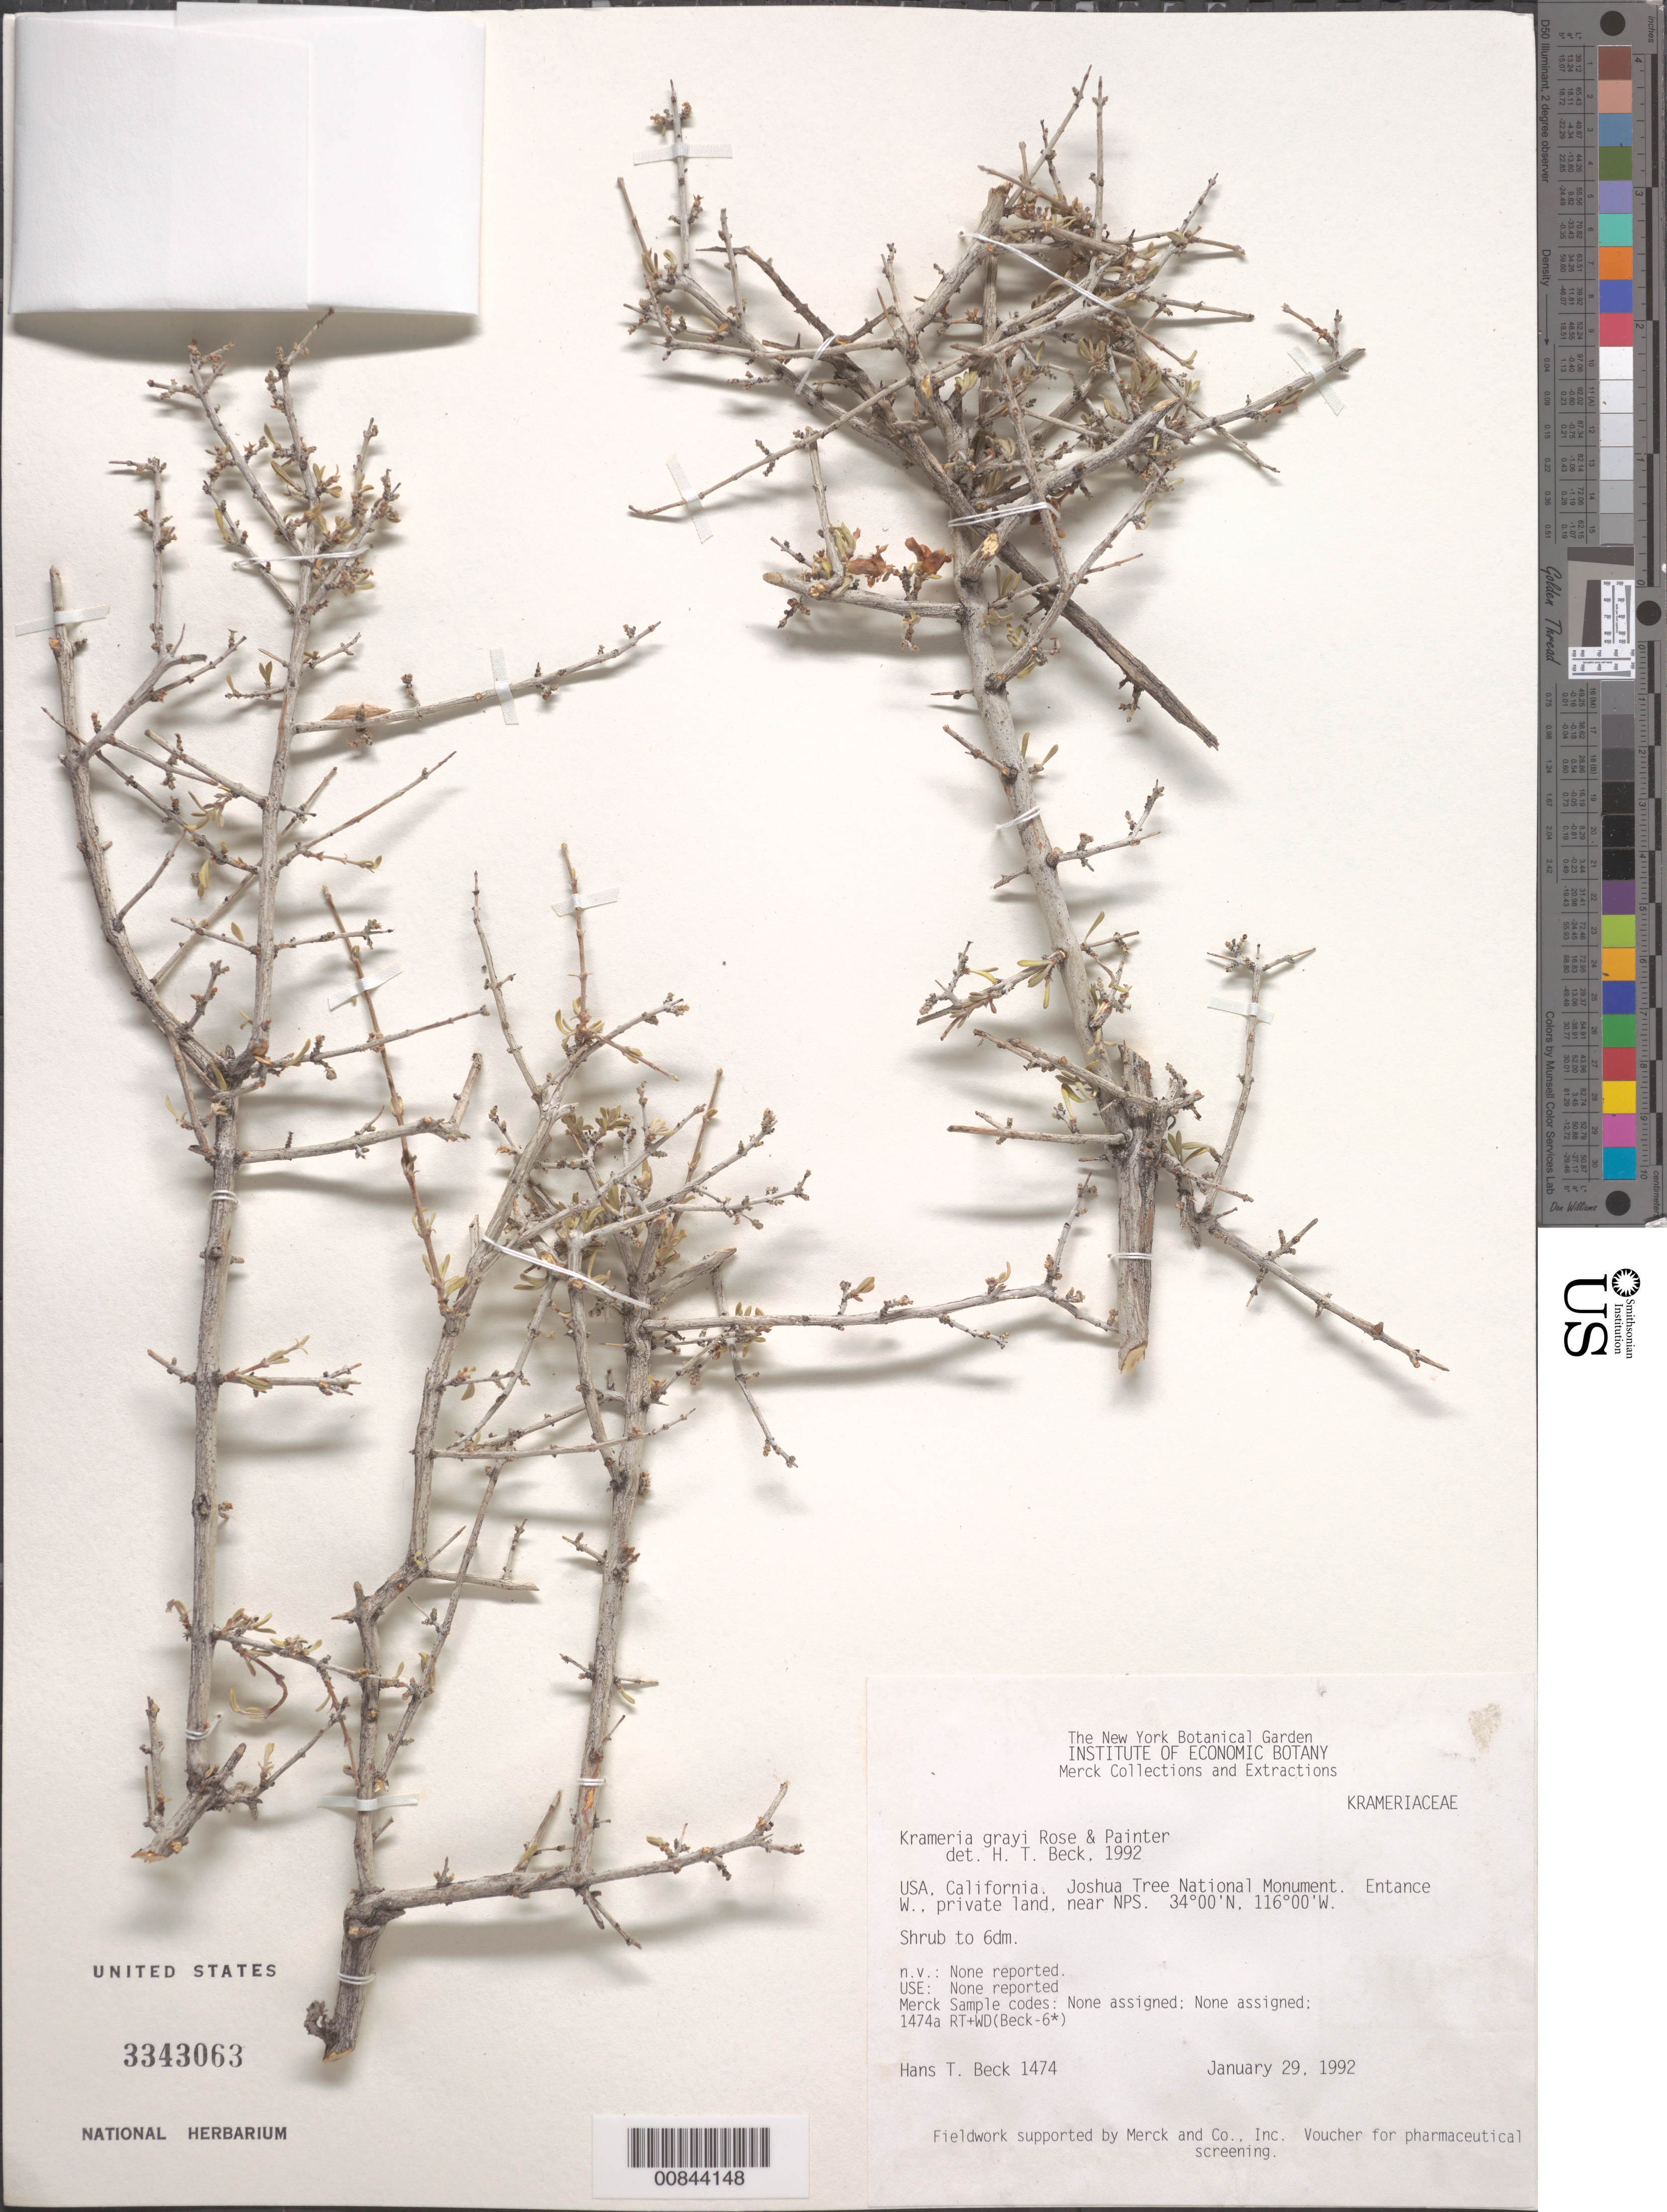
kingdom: Plantae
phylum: Tracheophyta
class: Magnoliopsida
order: Zygophyllales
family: Krameriaceae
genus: Krameria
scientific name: Krameria grayi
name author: Rose & J.H. Painter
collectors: H. T. Beck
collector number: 1474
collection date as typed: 29 Jan 1992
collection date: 1992-01-29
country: United States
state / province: California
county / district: Riverside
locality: Entrance W of Joshua Tree National Monument on private land.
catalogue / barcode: US 3343063